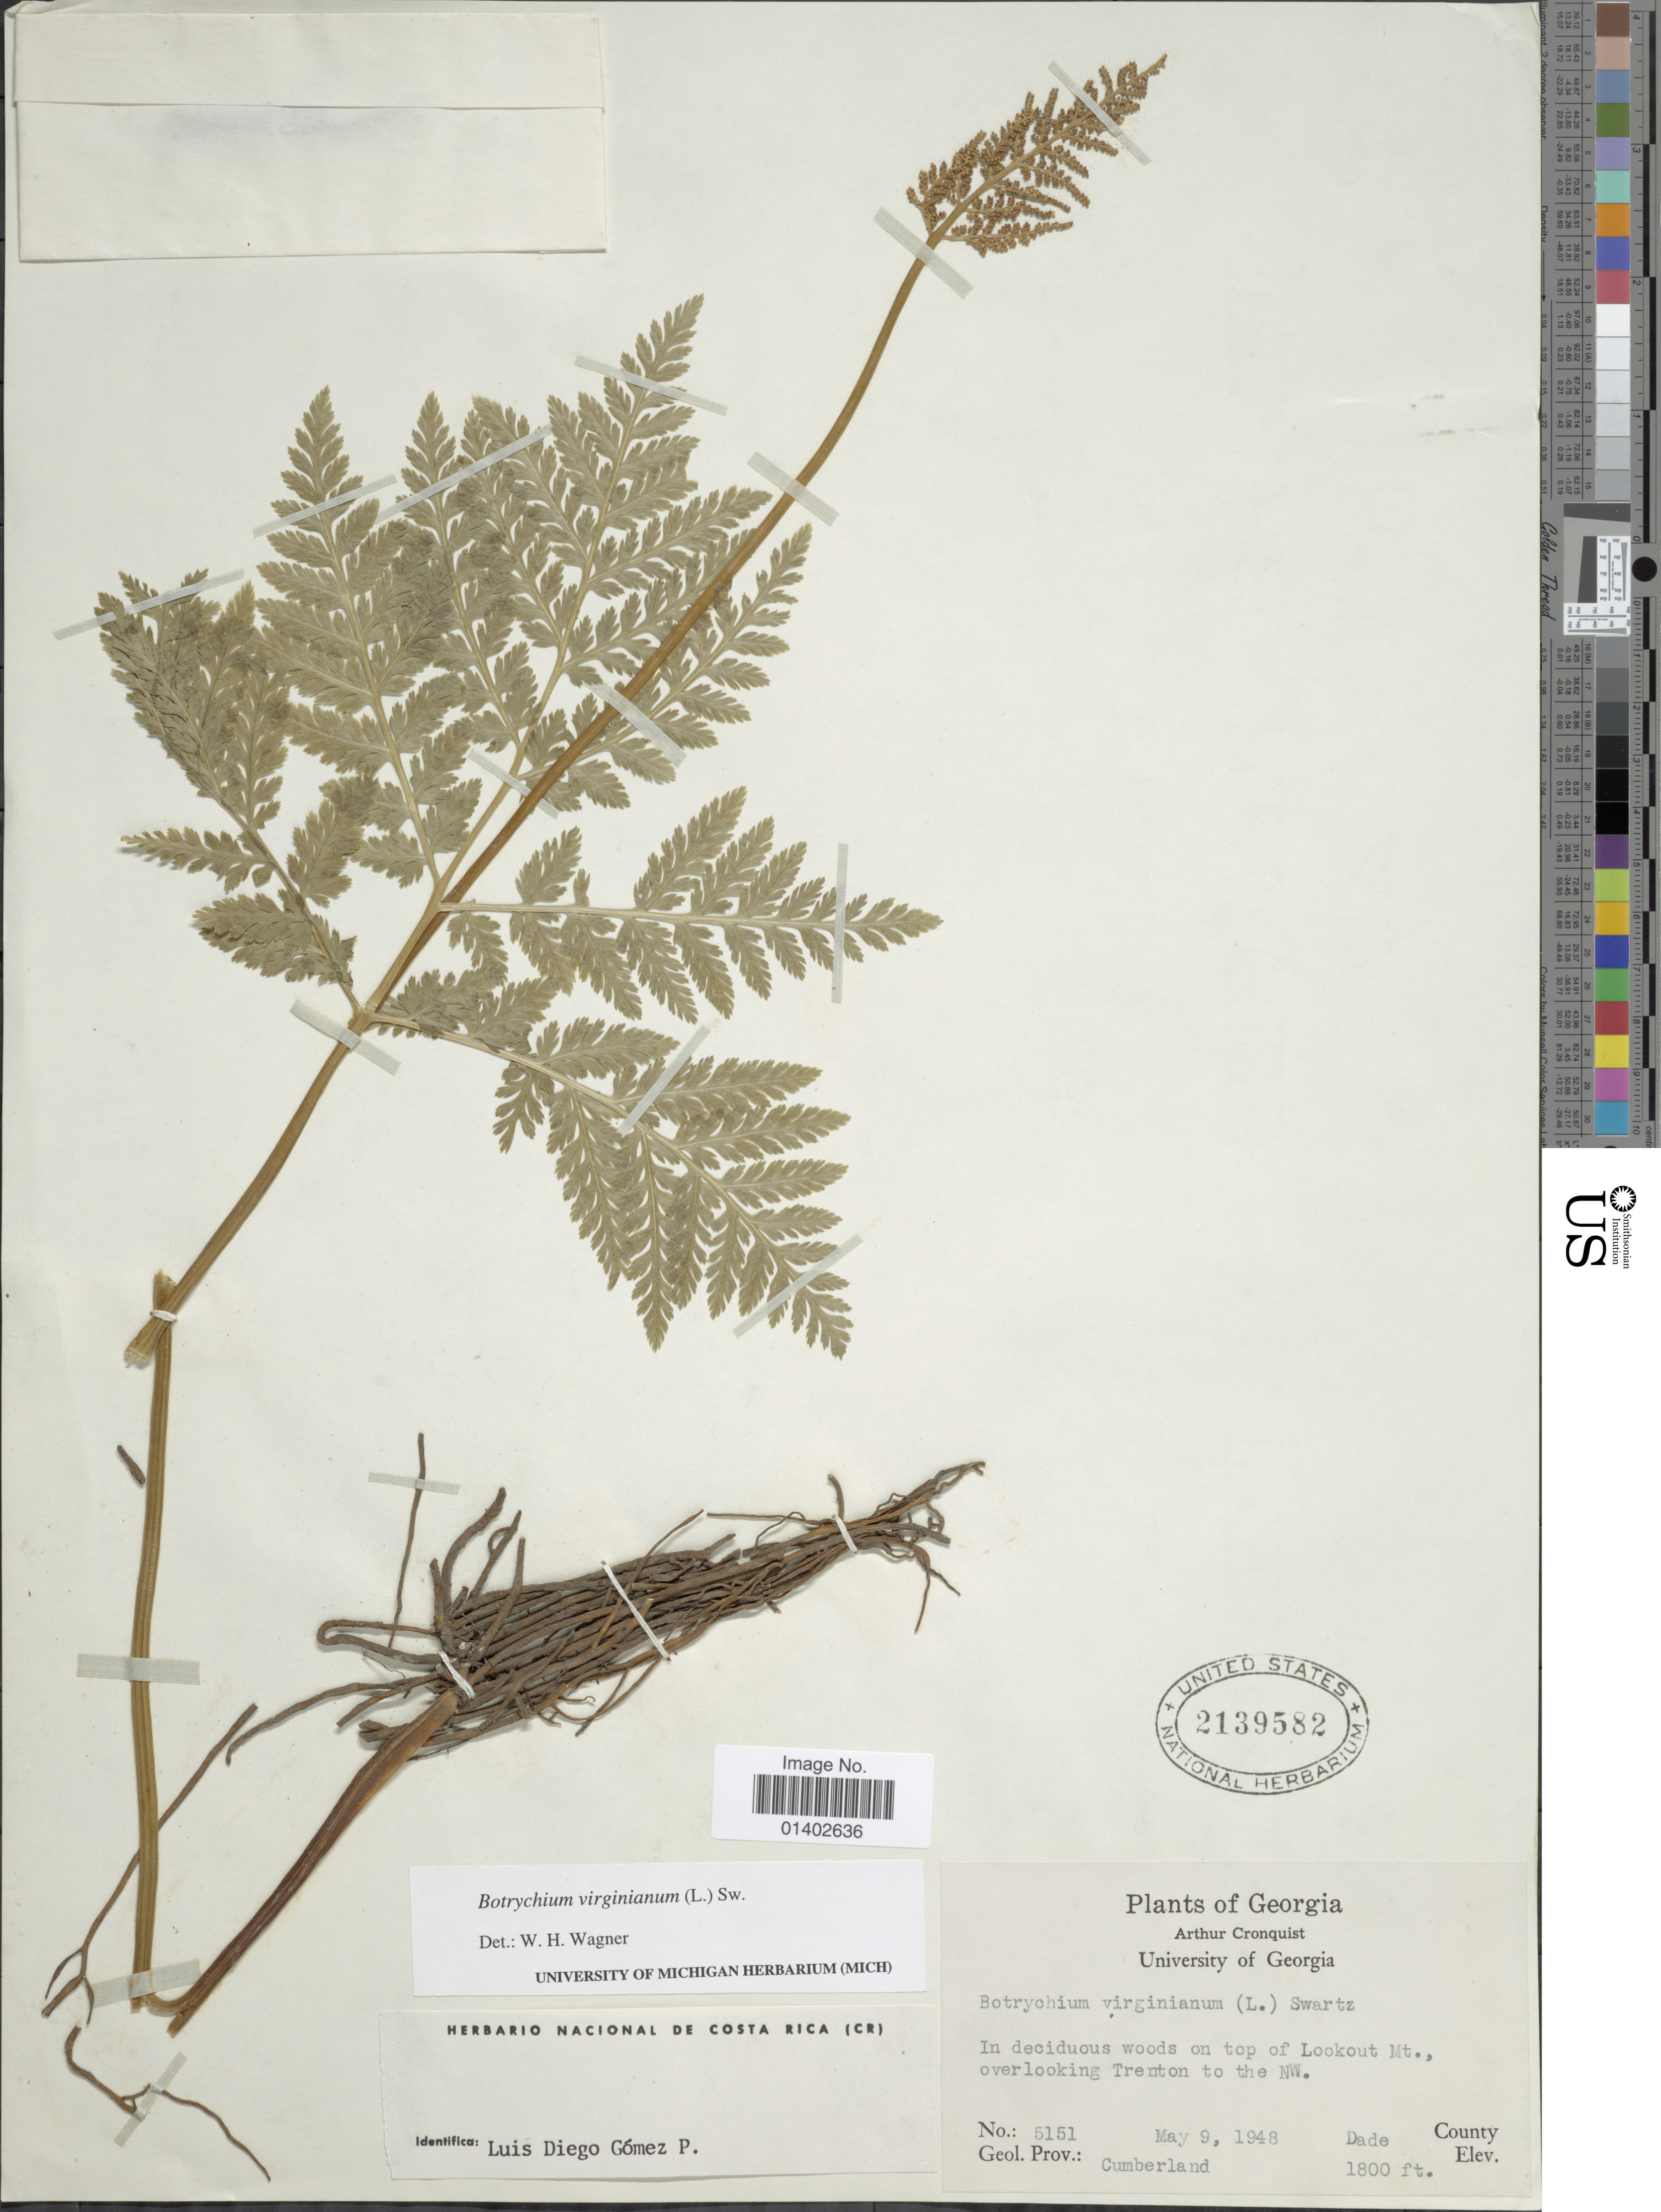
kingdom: Plantae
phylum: Tracheophyta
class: Polypodiopsida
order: Ophioglossales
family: Ophioglossaceae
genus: Botrychium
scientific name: Botrychium virginianum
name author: (L.) Sw.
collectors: A. J. Cronquist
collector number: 5151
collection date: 1948-05-09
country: United States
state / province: Georgia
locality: In ndeciduous woods on top of Lookout Mt., overlooking Trenton to the NW, Dade County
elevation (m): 549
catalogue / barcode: US 2139582